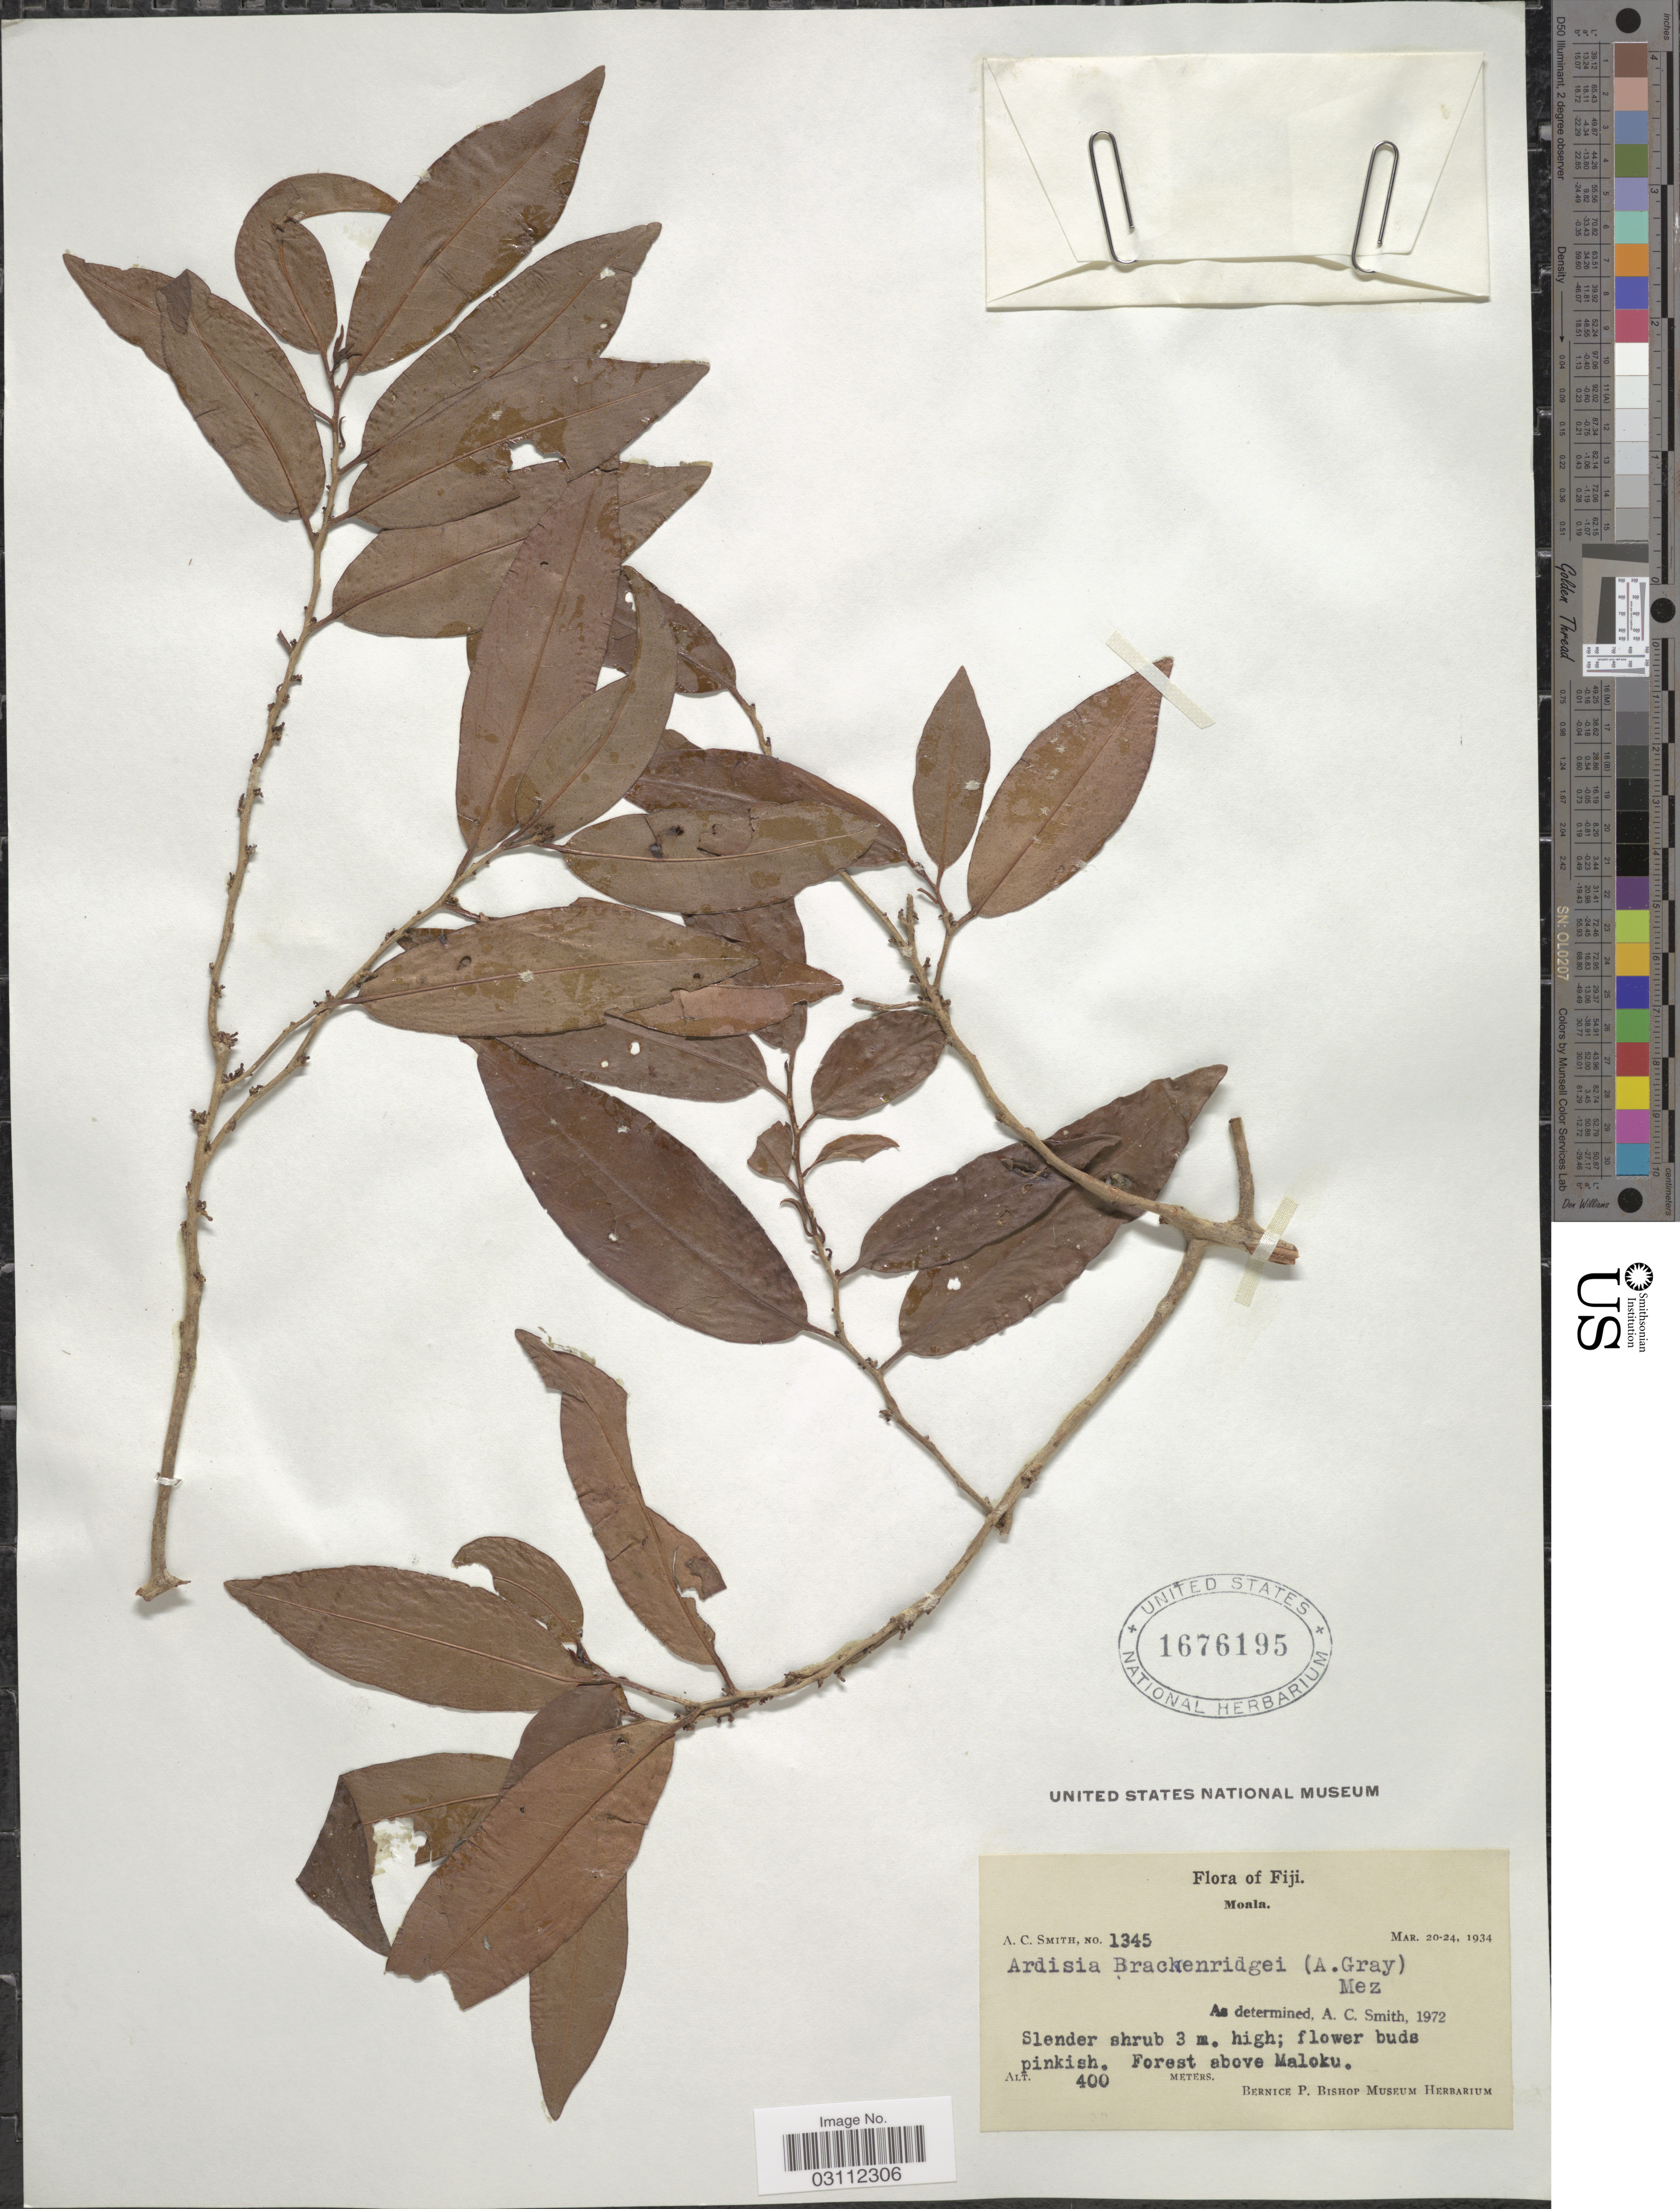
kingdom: Plantae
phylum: Tracheophyta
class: Magnoliopsida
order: Ericales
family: Primulaceae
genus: Ardisia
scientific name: Ardisia brackenridgei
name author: (A. Gray) Mez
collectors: A. C. Smith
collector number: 1345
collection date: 1934-03-20/1934-03-24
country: Fiji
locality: Moala. Forest above Maloku.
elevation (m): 400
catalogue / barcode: US 1676195